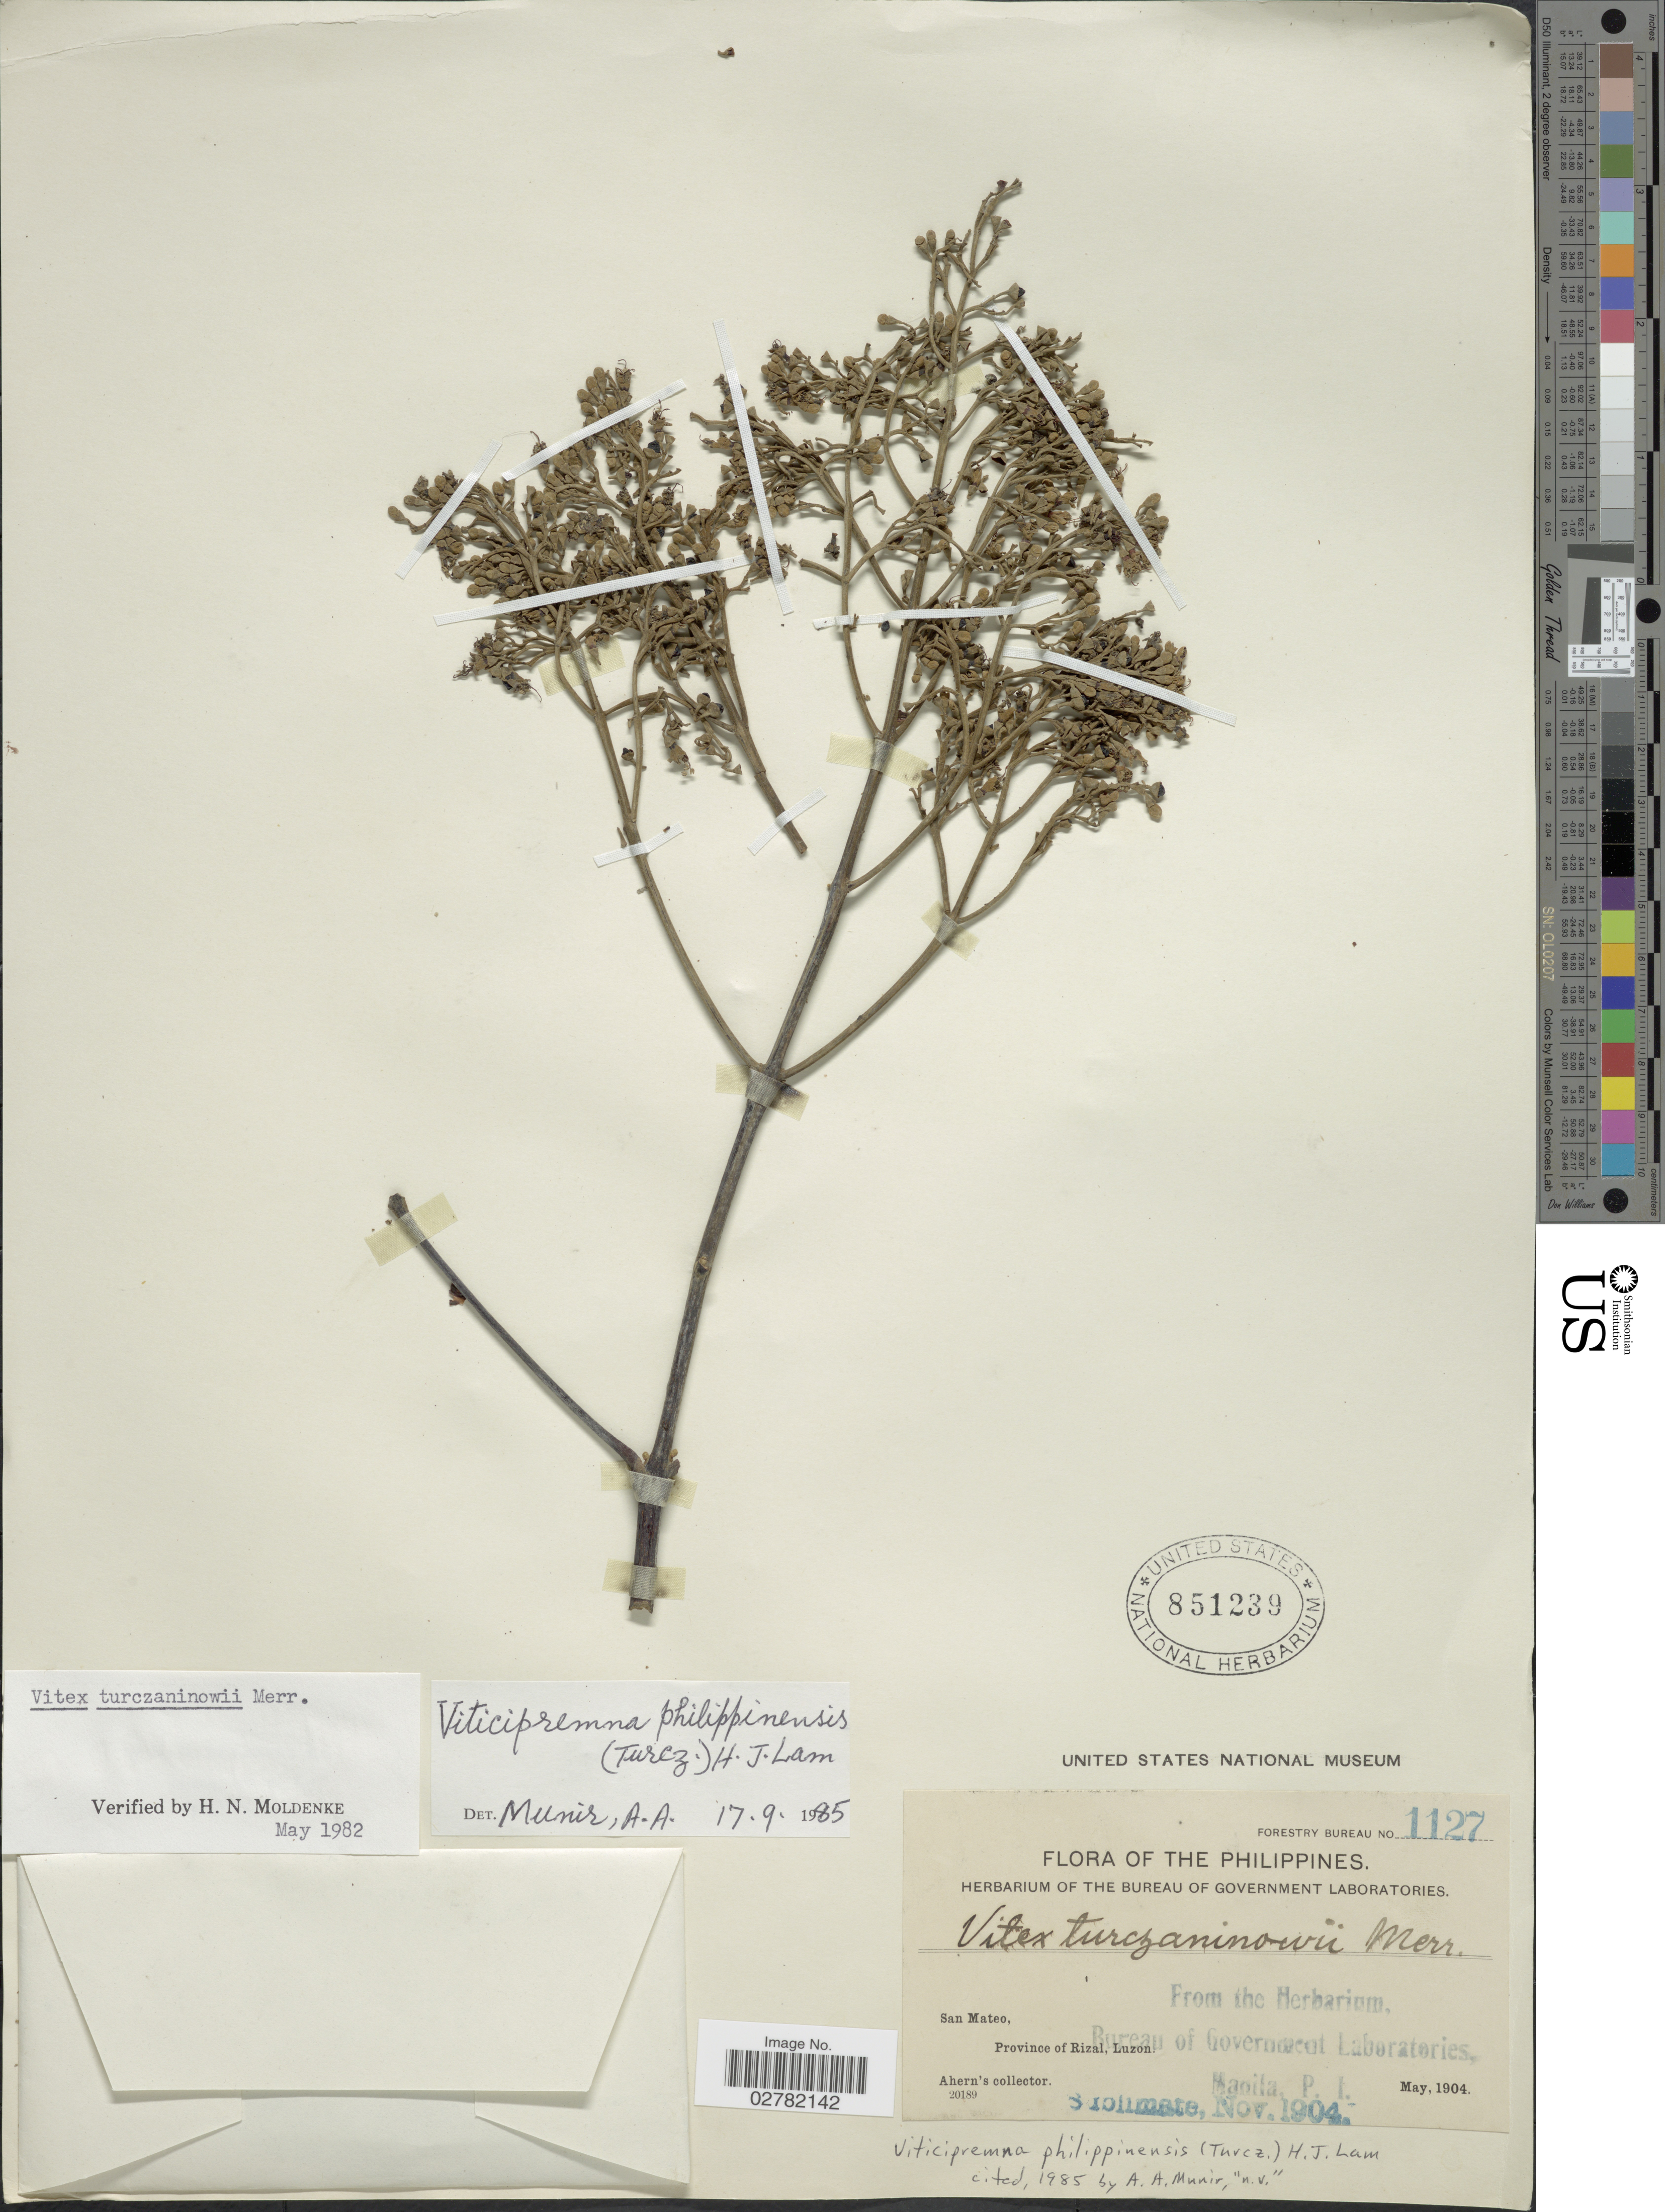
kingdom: Plantae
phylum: Tracheophyta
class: Magnoliopsida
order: Lamiales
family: Lamiaceae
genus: Viticipremna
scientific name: Viticipremna philippinensis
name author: (Turcz.) H.J. Lam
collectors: Ahern's collector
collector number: Forestry Bureau 1127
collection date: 1904-05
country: Philippines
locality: San Mateo, Province of Rizal, Luzon.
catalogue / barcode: US 851239